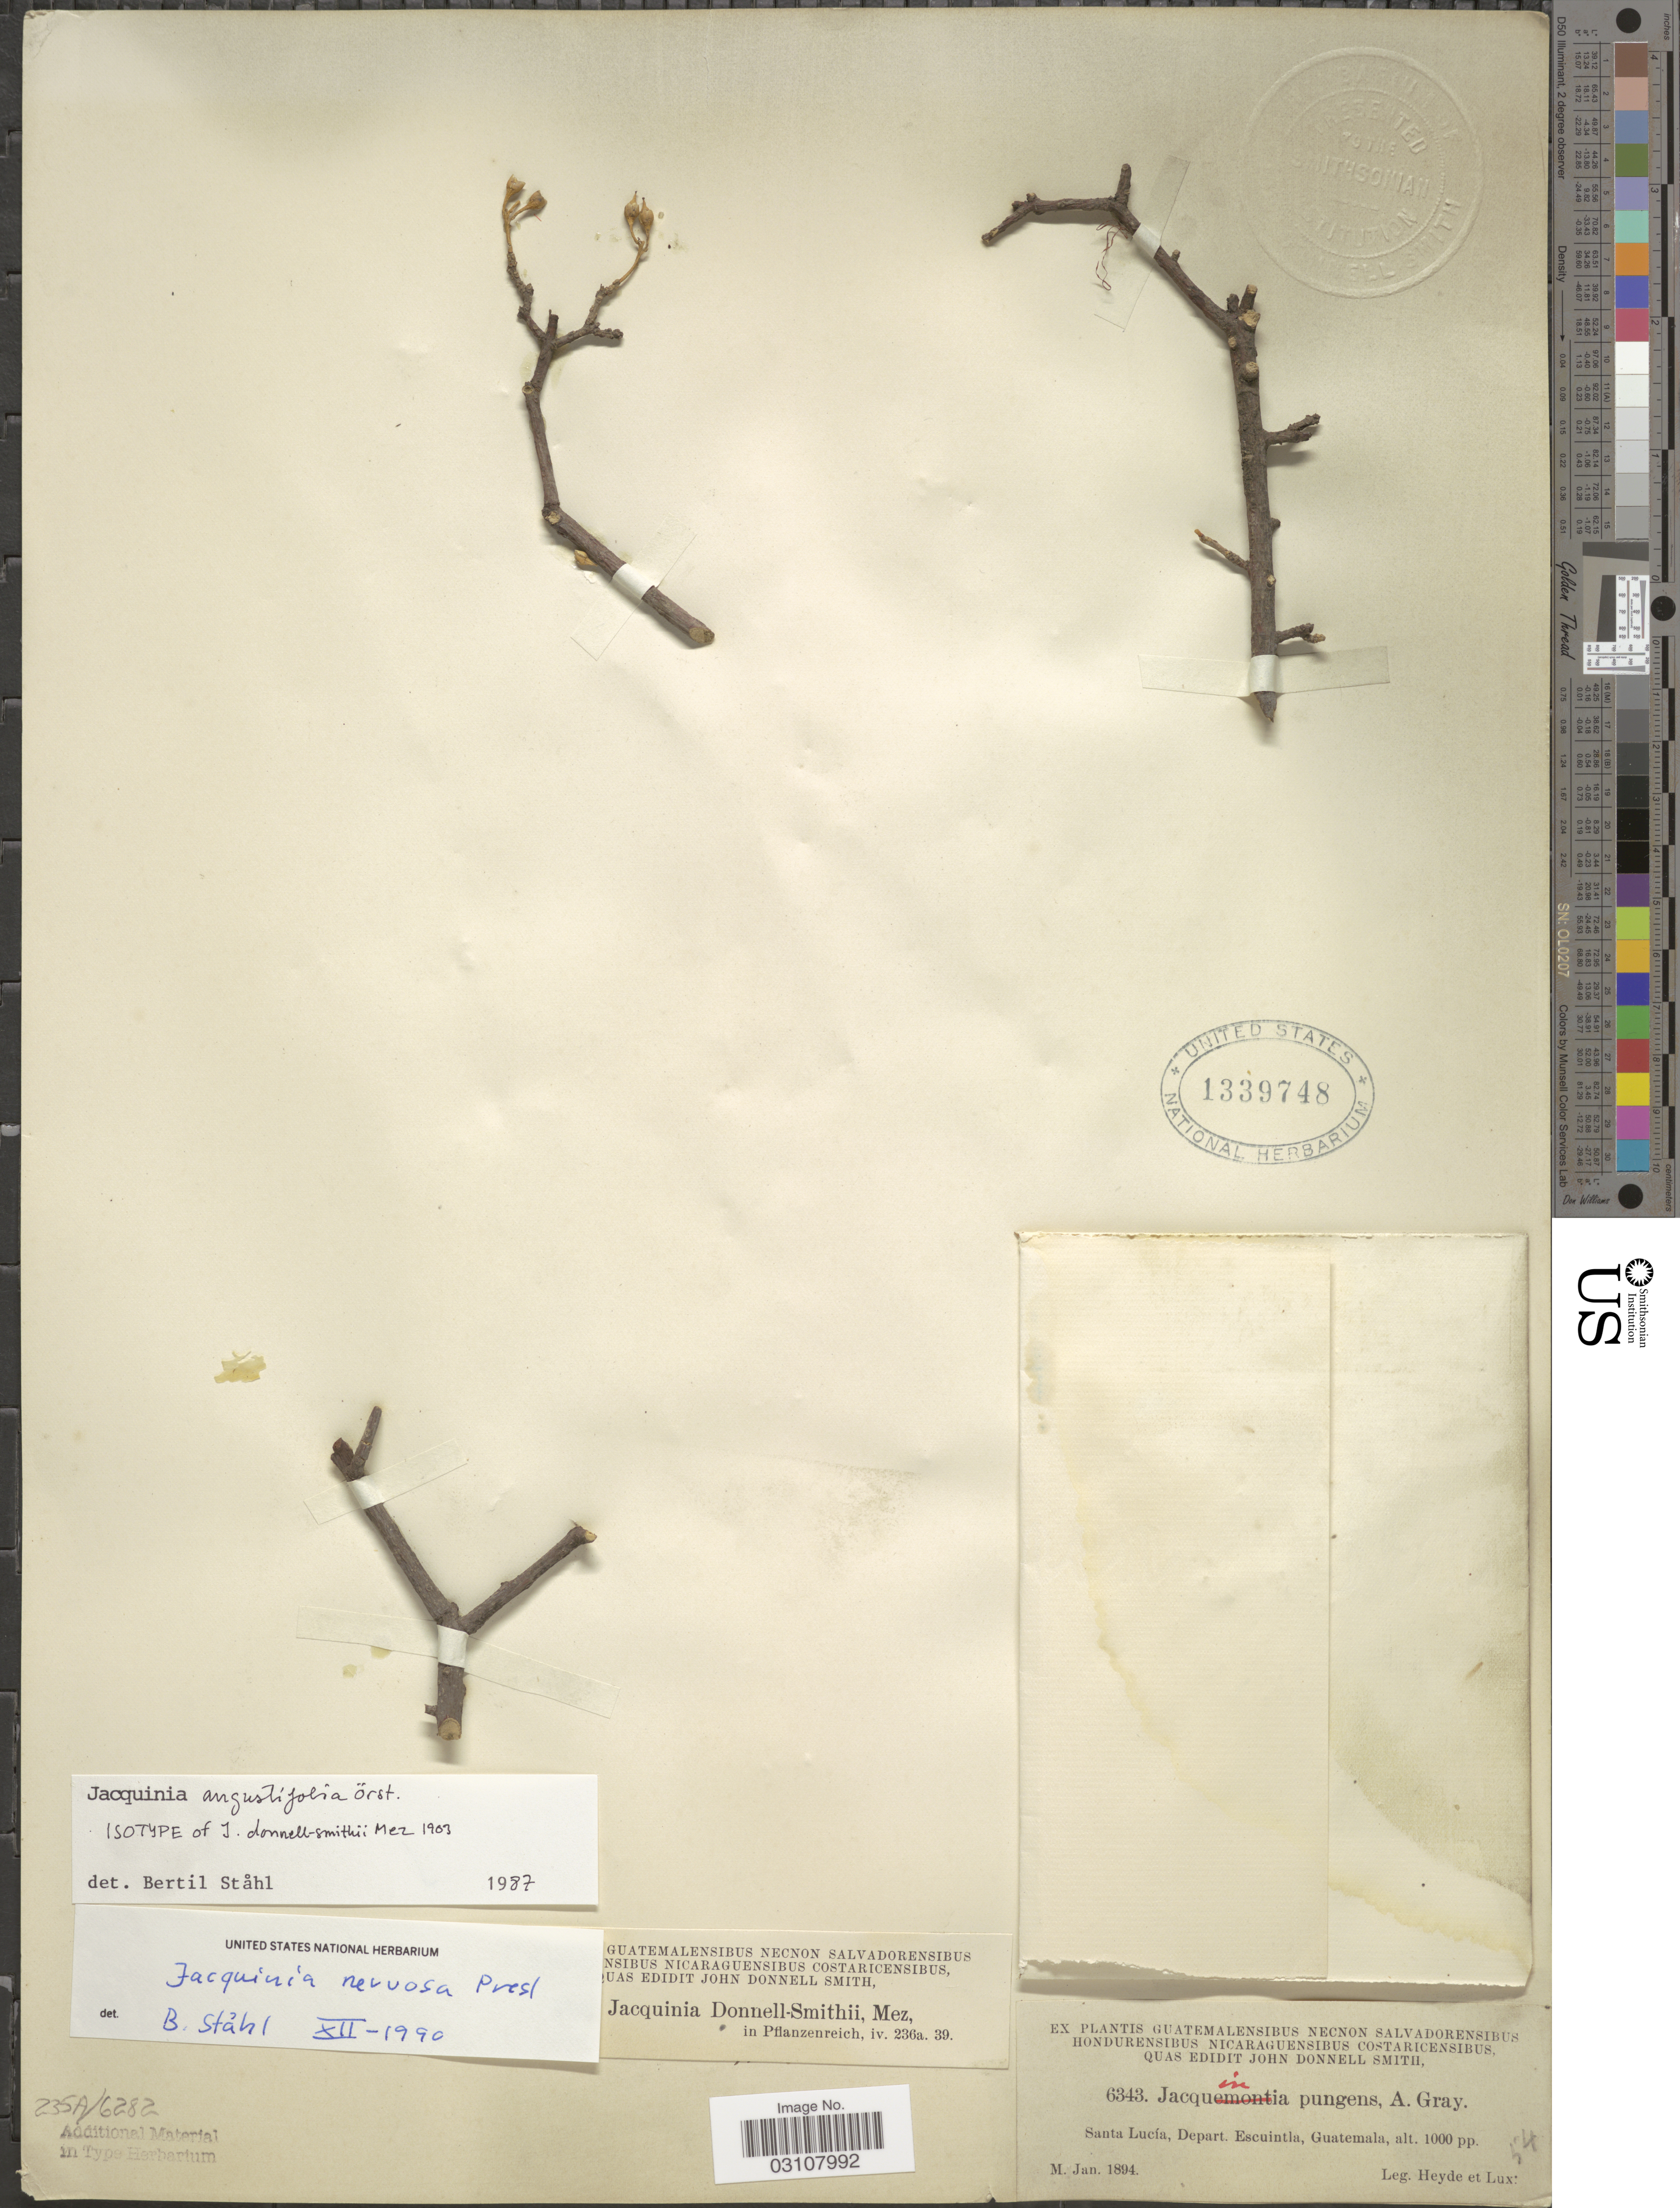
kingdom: Plantae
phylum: Tracheophyta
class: Magnoliopsida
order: Ericales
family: Primulaceae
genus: Jacquinia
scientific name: Jacquinia nervosa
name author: C. Presl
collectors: Heyde & Lux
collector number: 6343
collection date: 1894-01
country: Guatemala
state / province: Escuintla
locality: Santa Lucía, Depart. Escuintla.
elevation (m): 305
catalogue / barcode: US 1339748